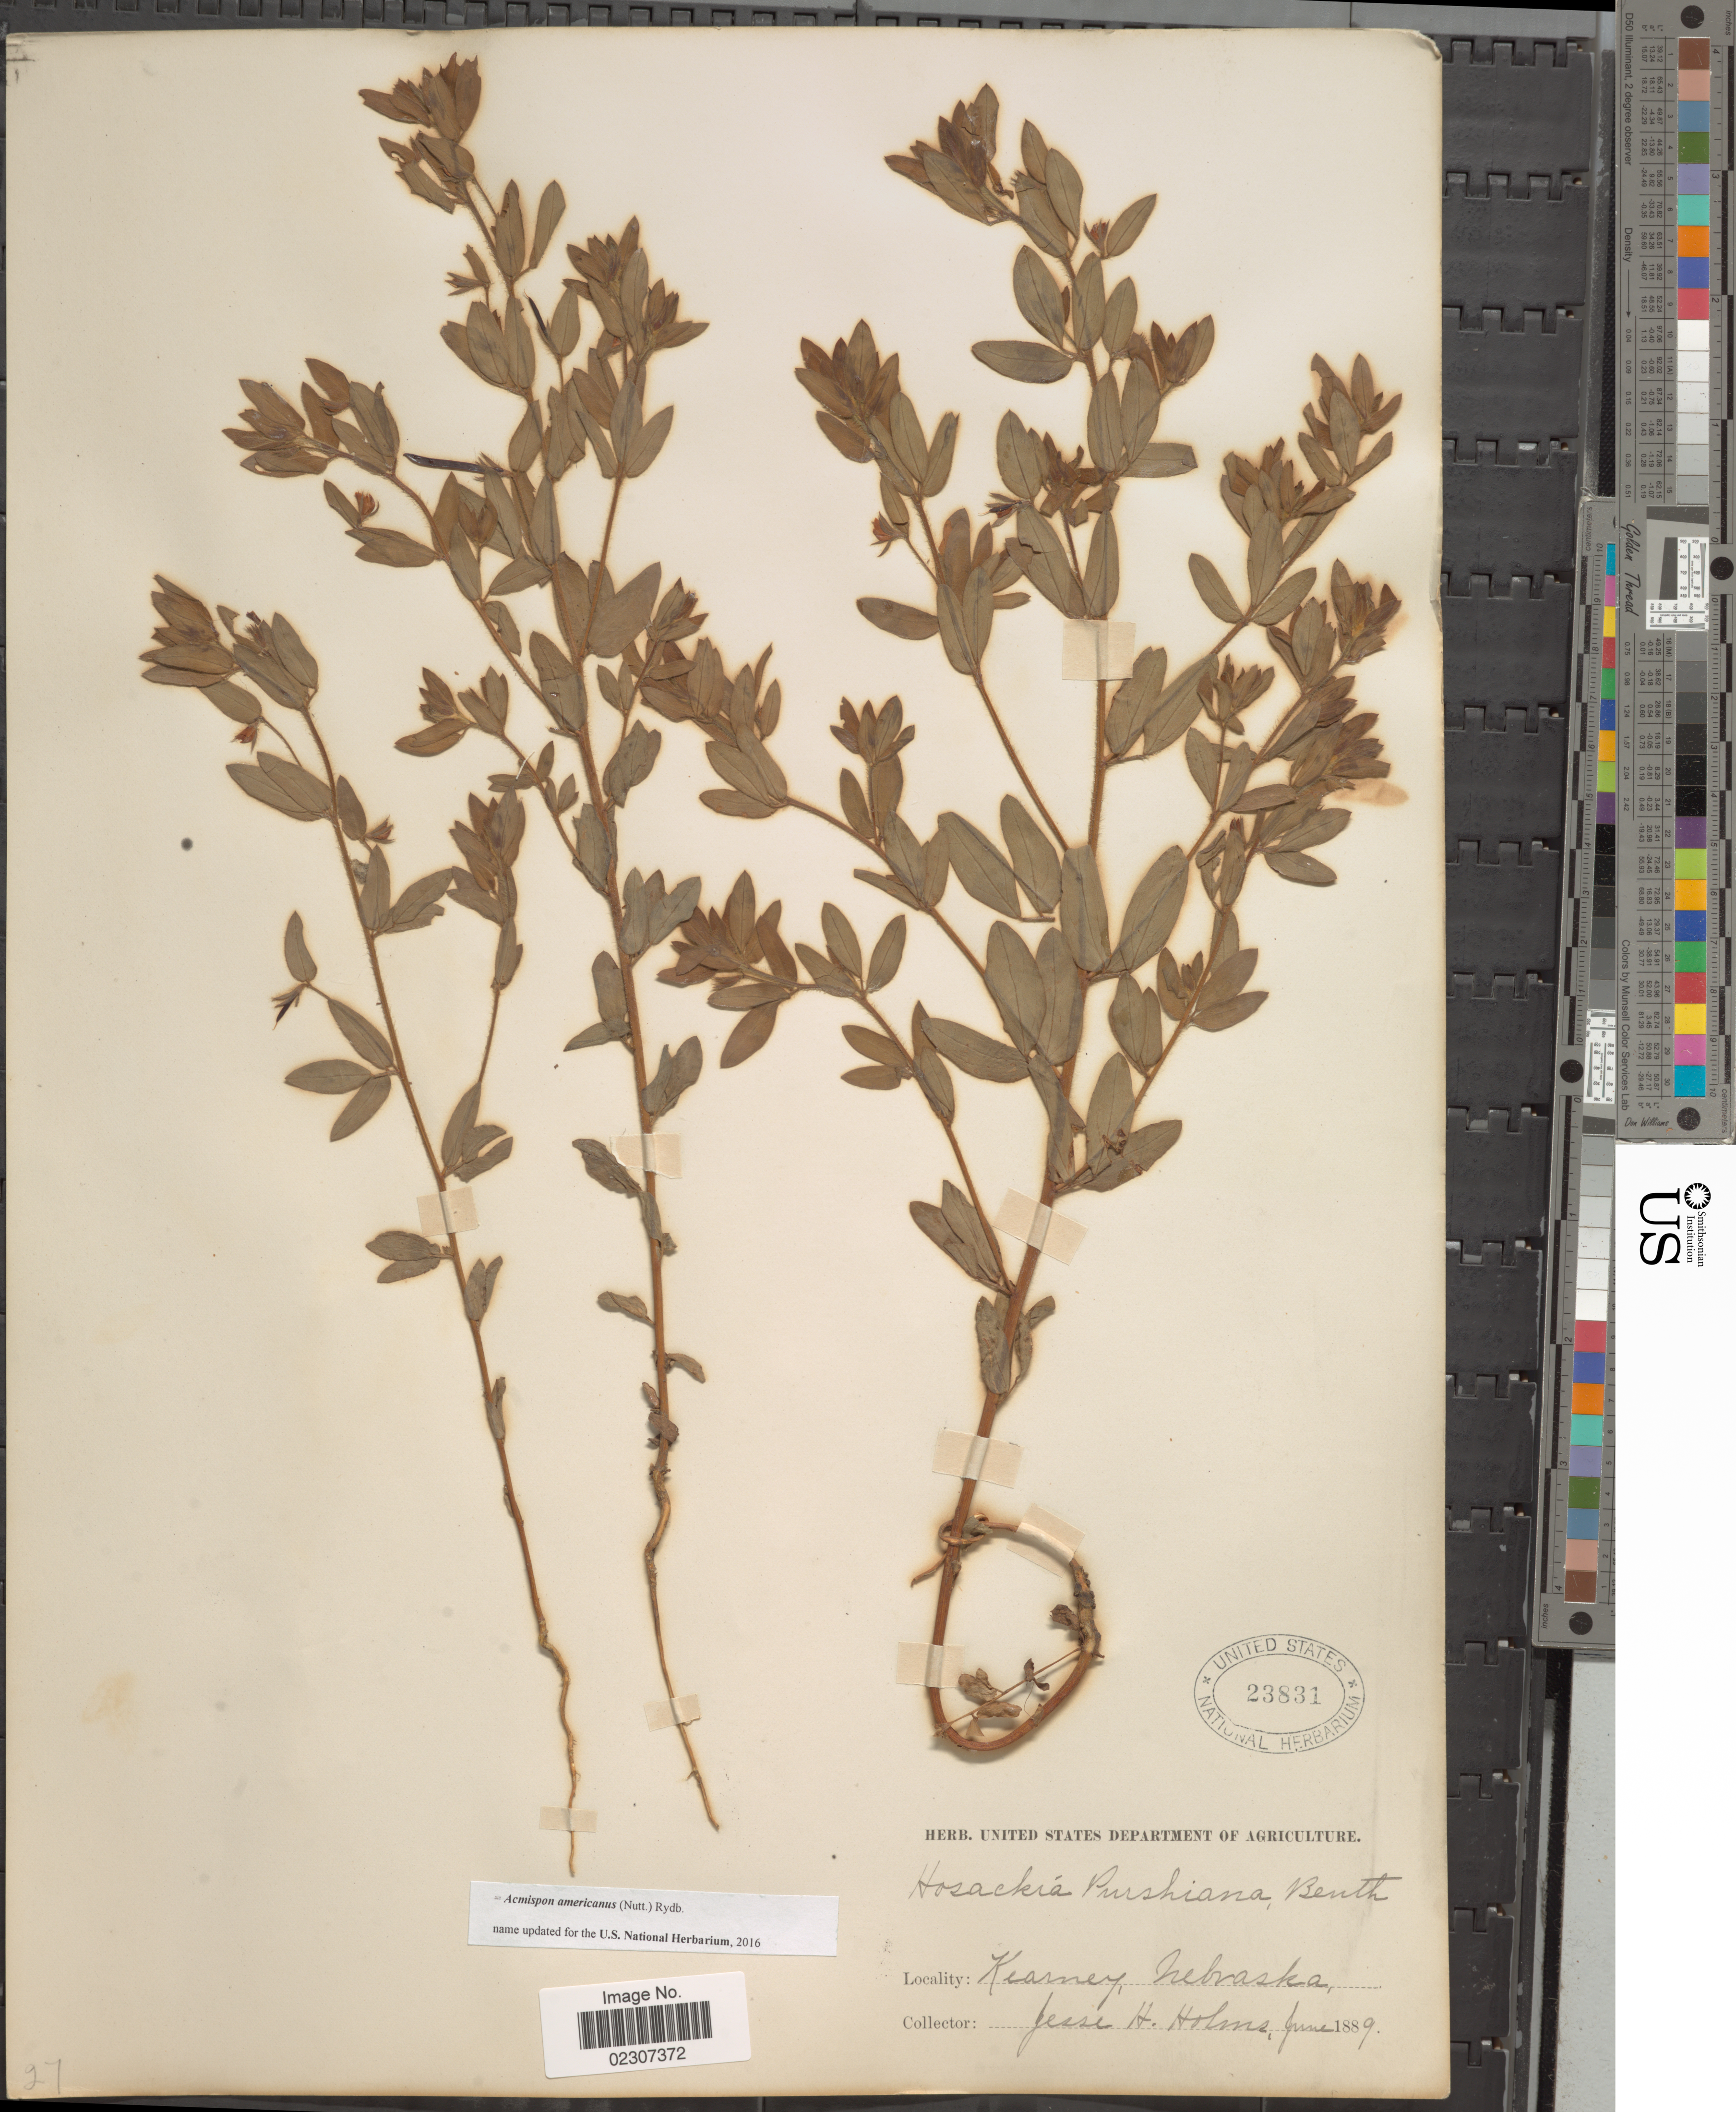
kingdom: Plantae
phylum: Tracheophyta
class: Magnoliopsida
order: Fabales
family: Fabaceae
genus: Acmispon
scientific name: Acmispon americanus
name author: (Nutt.) Rydb.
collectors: J. H. Holms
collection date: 1889-06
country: United States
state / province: Nebraska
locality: Kearney, Nebraska.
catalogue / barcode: US 23831